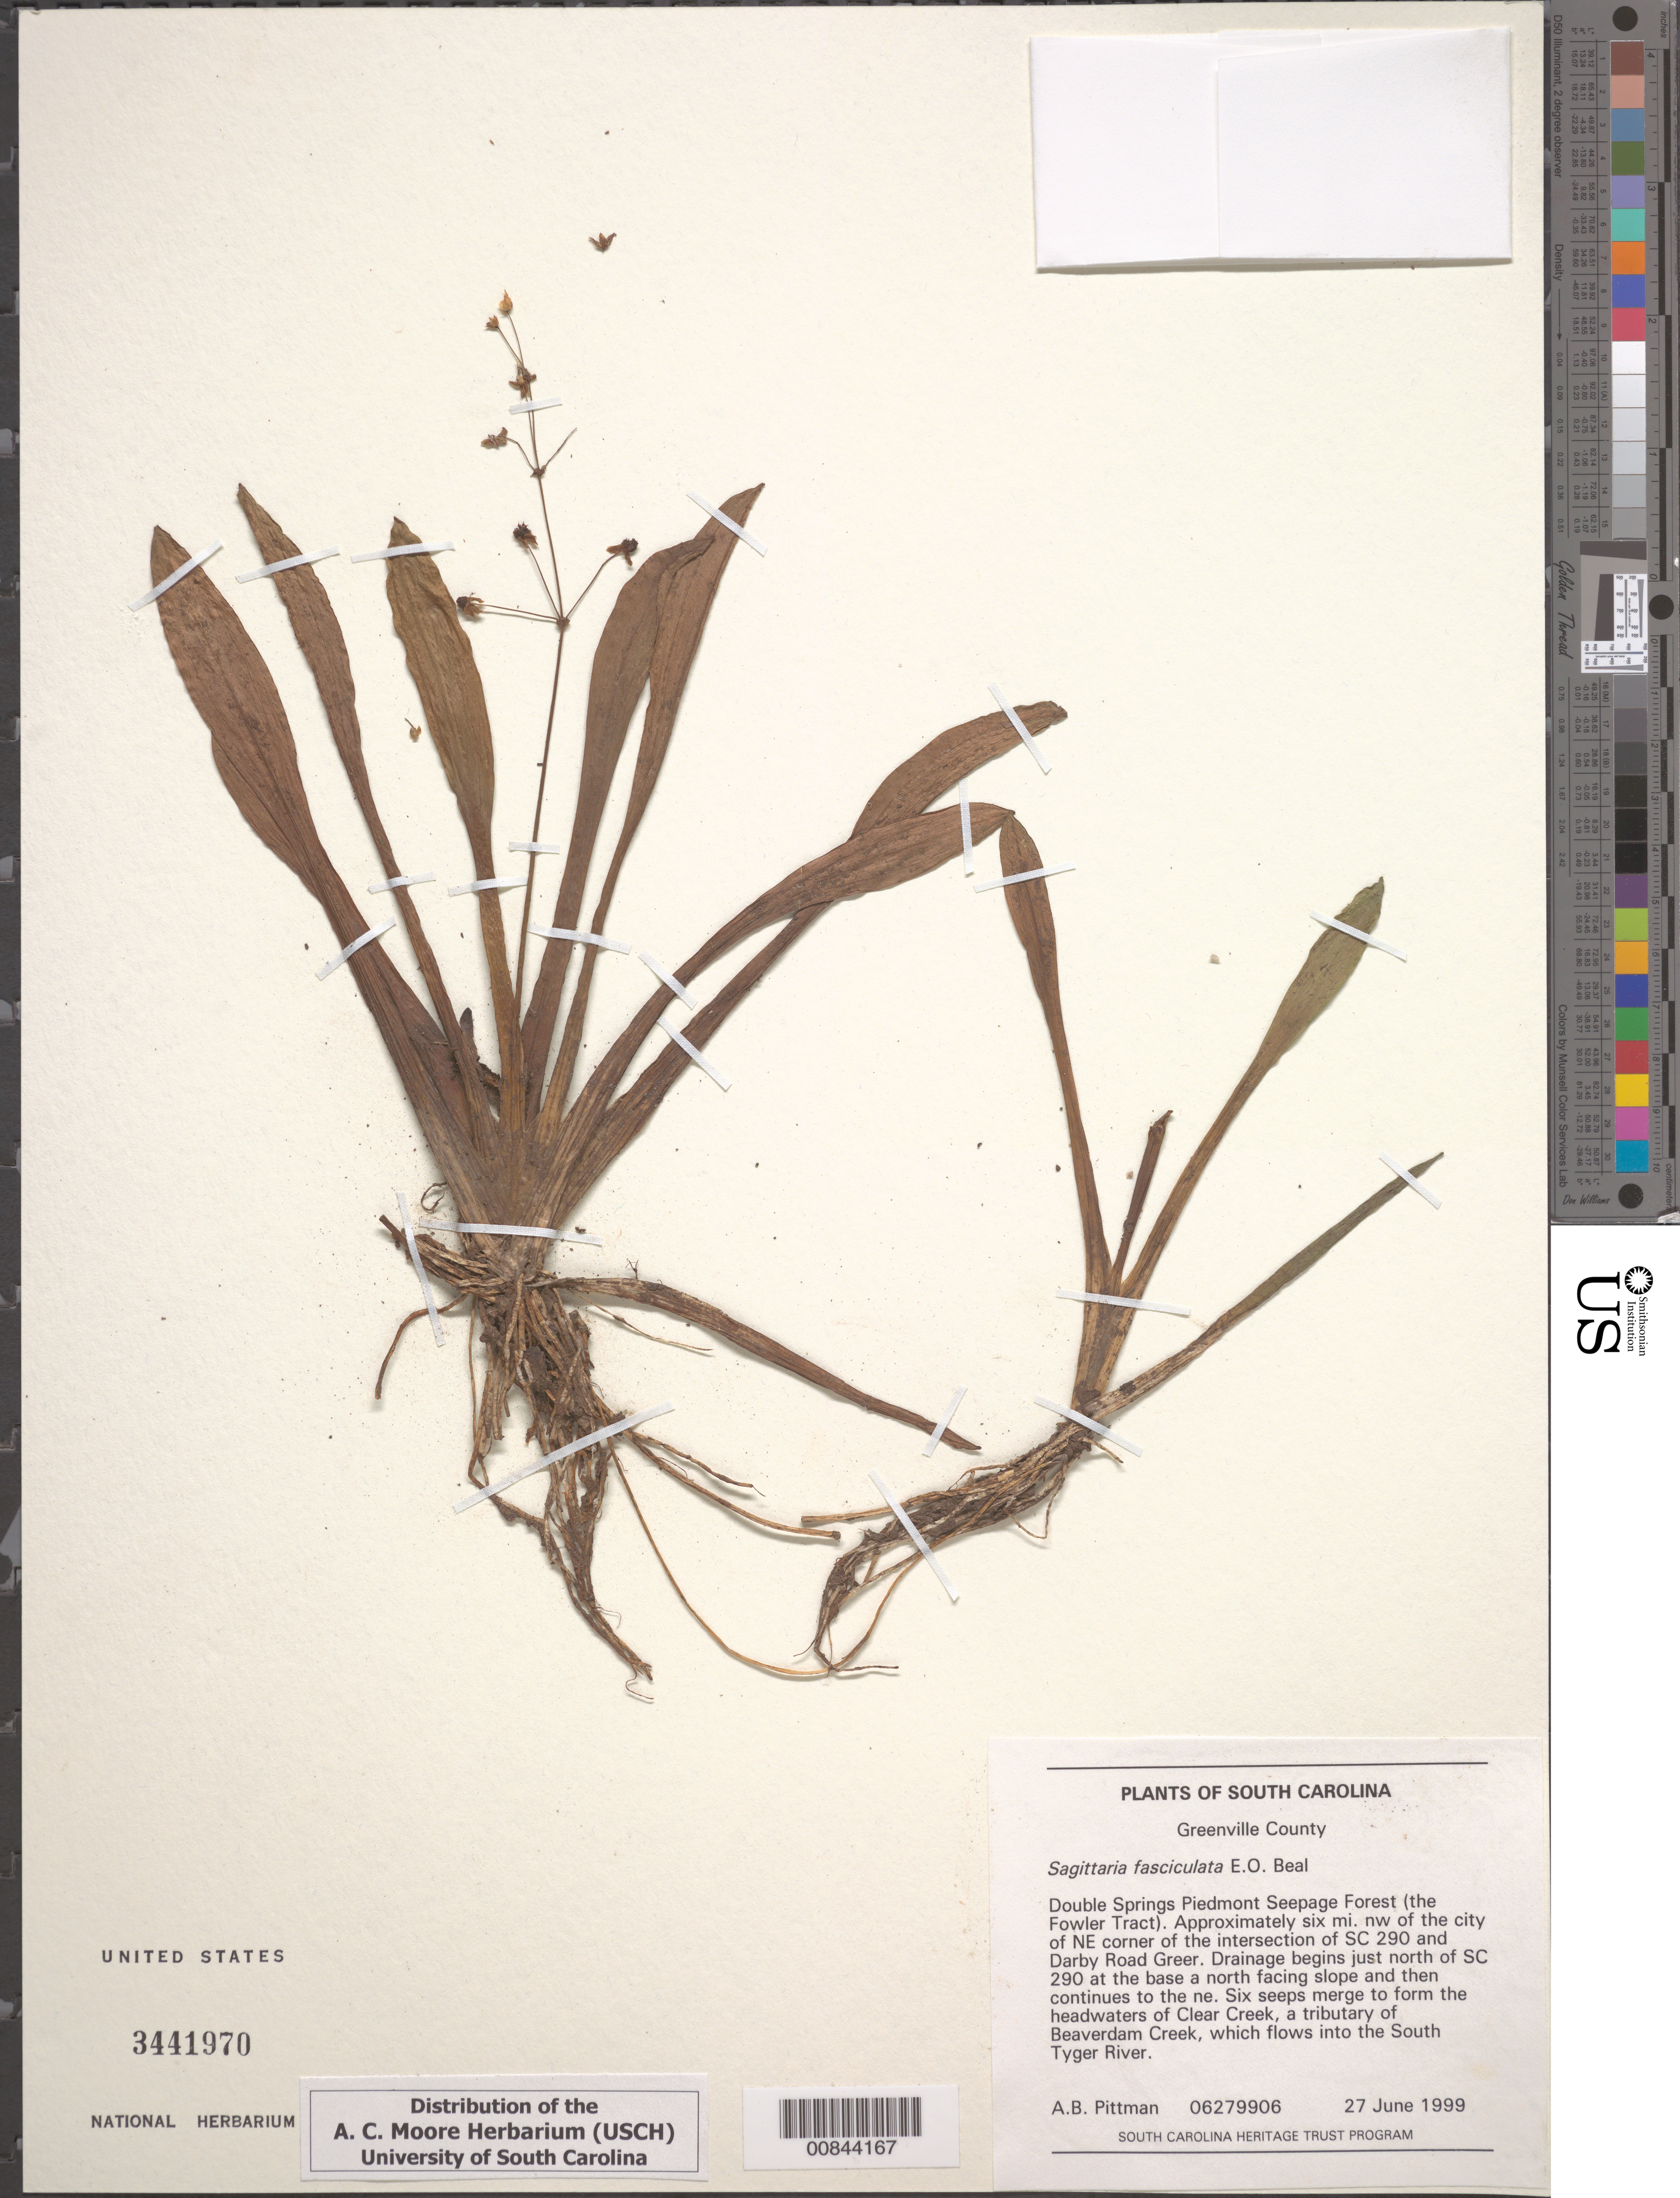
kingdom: Plantae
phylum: Tracheophyta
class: Liliopsida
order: Alismatales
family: Alismataceae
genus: Sagittaria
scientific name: Sagittaria fasciculata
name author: E.O. Beal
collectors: A. B. Pittman et al.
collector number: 06279906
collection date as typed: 27 Jun 1999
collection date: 1999-06-27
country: United States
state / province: South Carolina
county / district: Greenville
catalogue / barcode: US 3441970